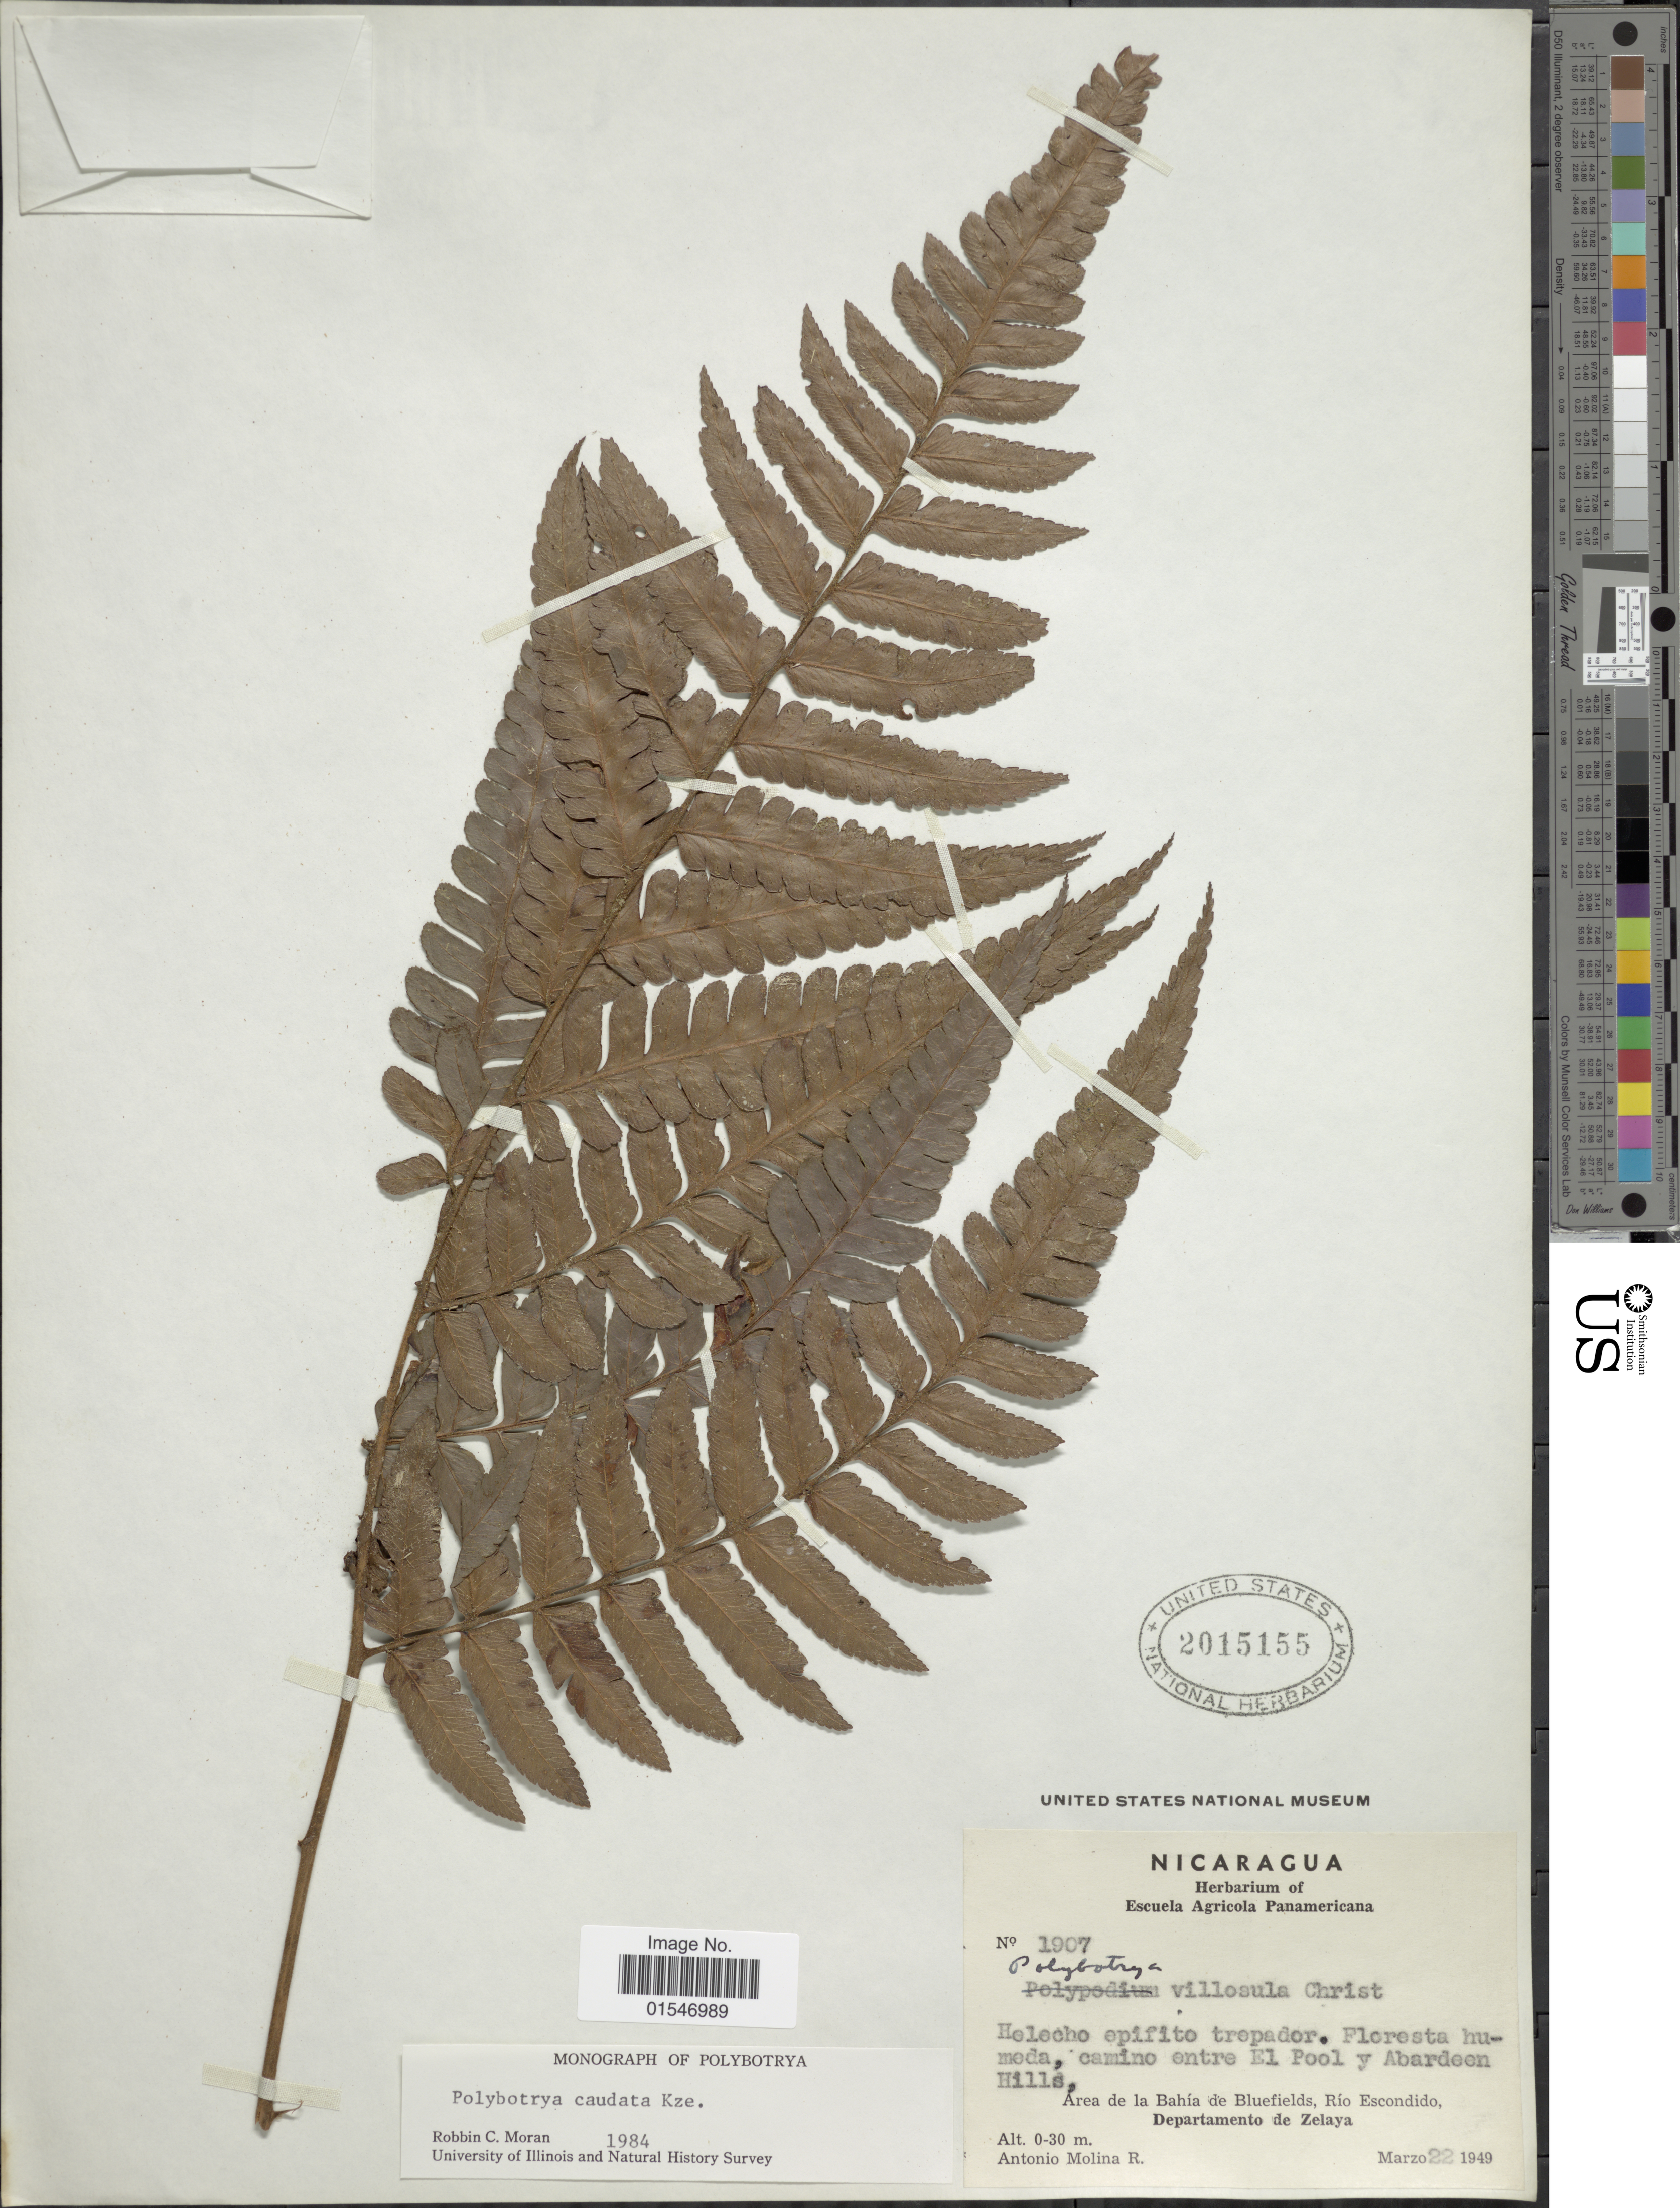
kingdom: Plantae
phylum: Tracheophyta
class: Polypodiopsida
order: Polypodiales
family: Dryopteridaceae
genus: Polybotrya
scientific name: Polybotrya caudata f. villosa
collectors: A. Molina R.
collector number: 1907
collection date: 1949-03-22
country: Nicaragua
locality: Nicaragua, Camino entre El Pool y Abardeen Hills, Area de la Bahia de Bluefields, Rio Escondido, Departamento de Zelaya.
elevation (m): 0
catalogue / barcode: US 2015155